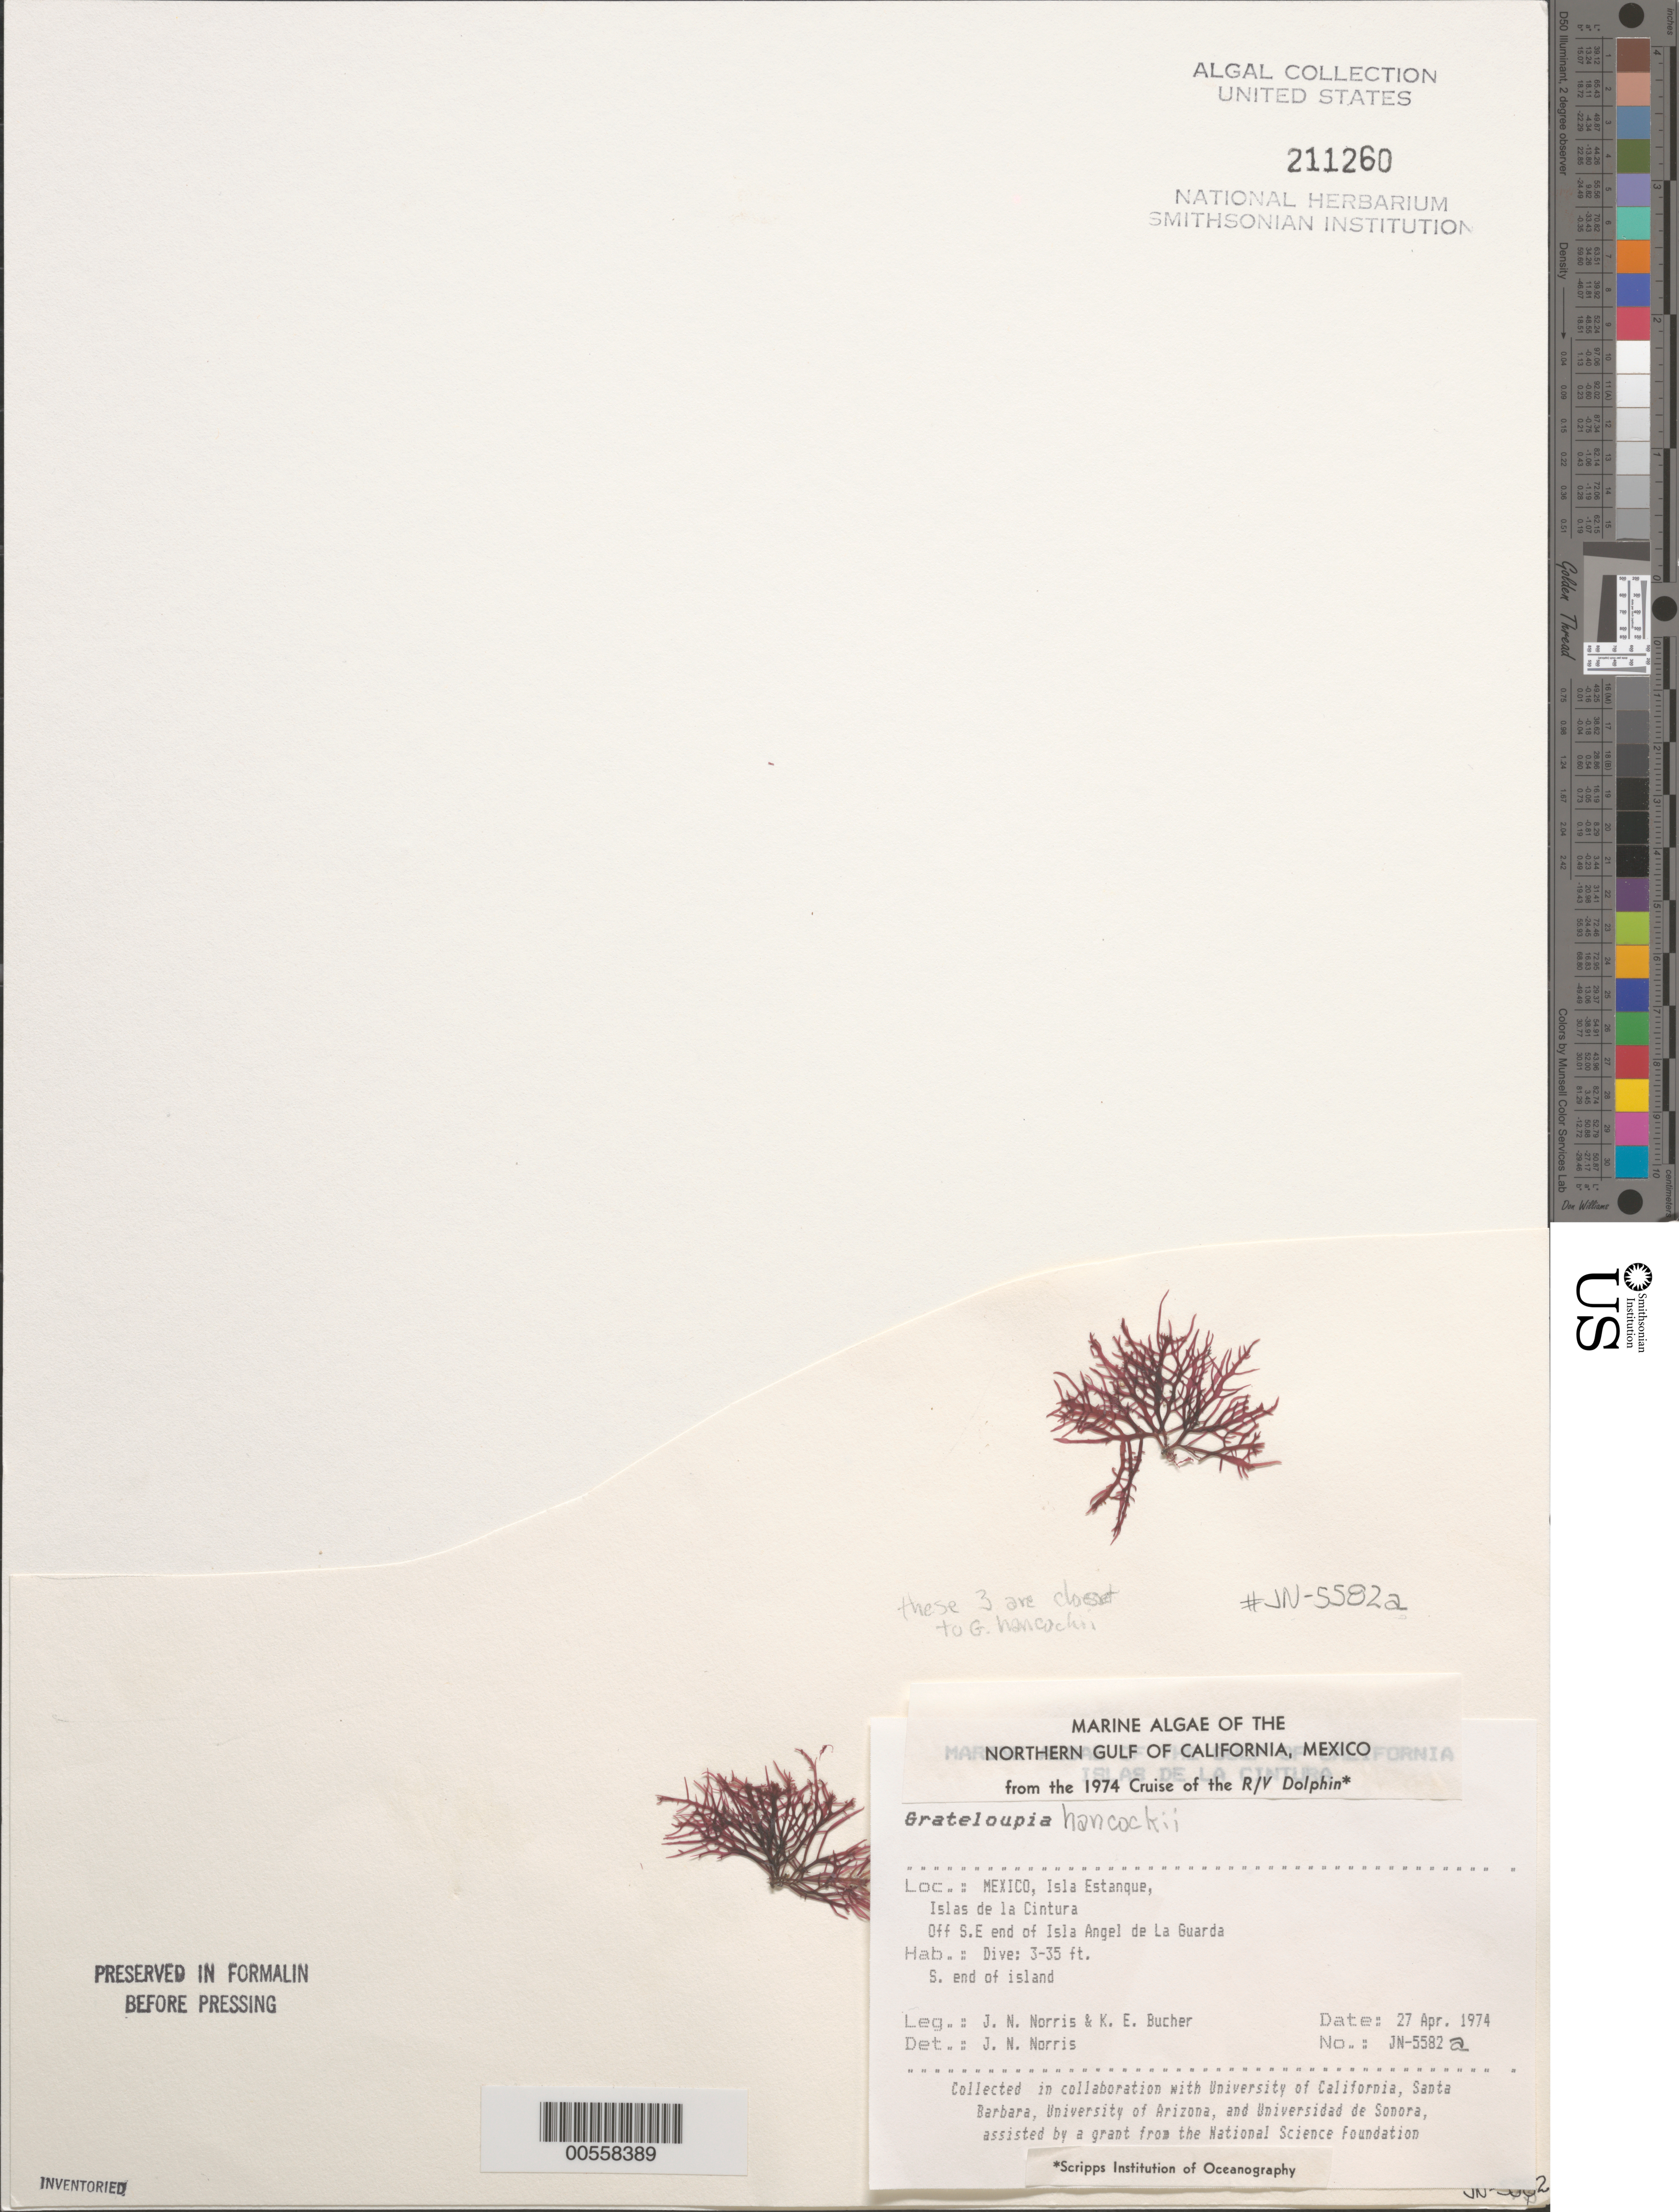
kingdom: Plantae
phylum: Rhodophyta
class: Florideophyceae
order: Halymeniales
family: Halymeniaceae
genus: Grateloupia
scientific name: Grateloupia hancockii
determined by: Norris, James N.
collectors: J. N. Norris & K. E. Bucher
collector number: JN-5582a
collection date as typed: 27 Apr 1974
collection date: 1974-04-27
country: Mexico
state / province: Baja California Norte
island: Isla Estanque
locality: Off Isla Angel de la Guarda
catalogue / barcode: US 211260